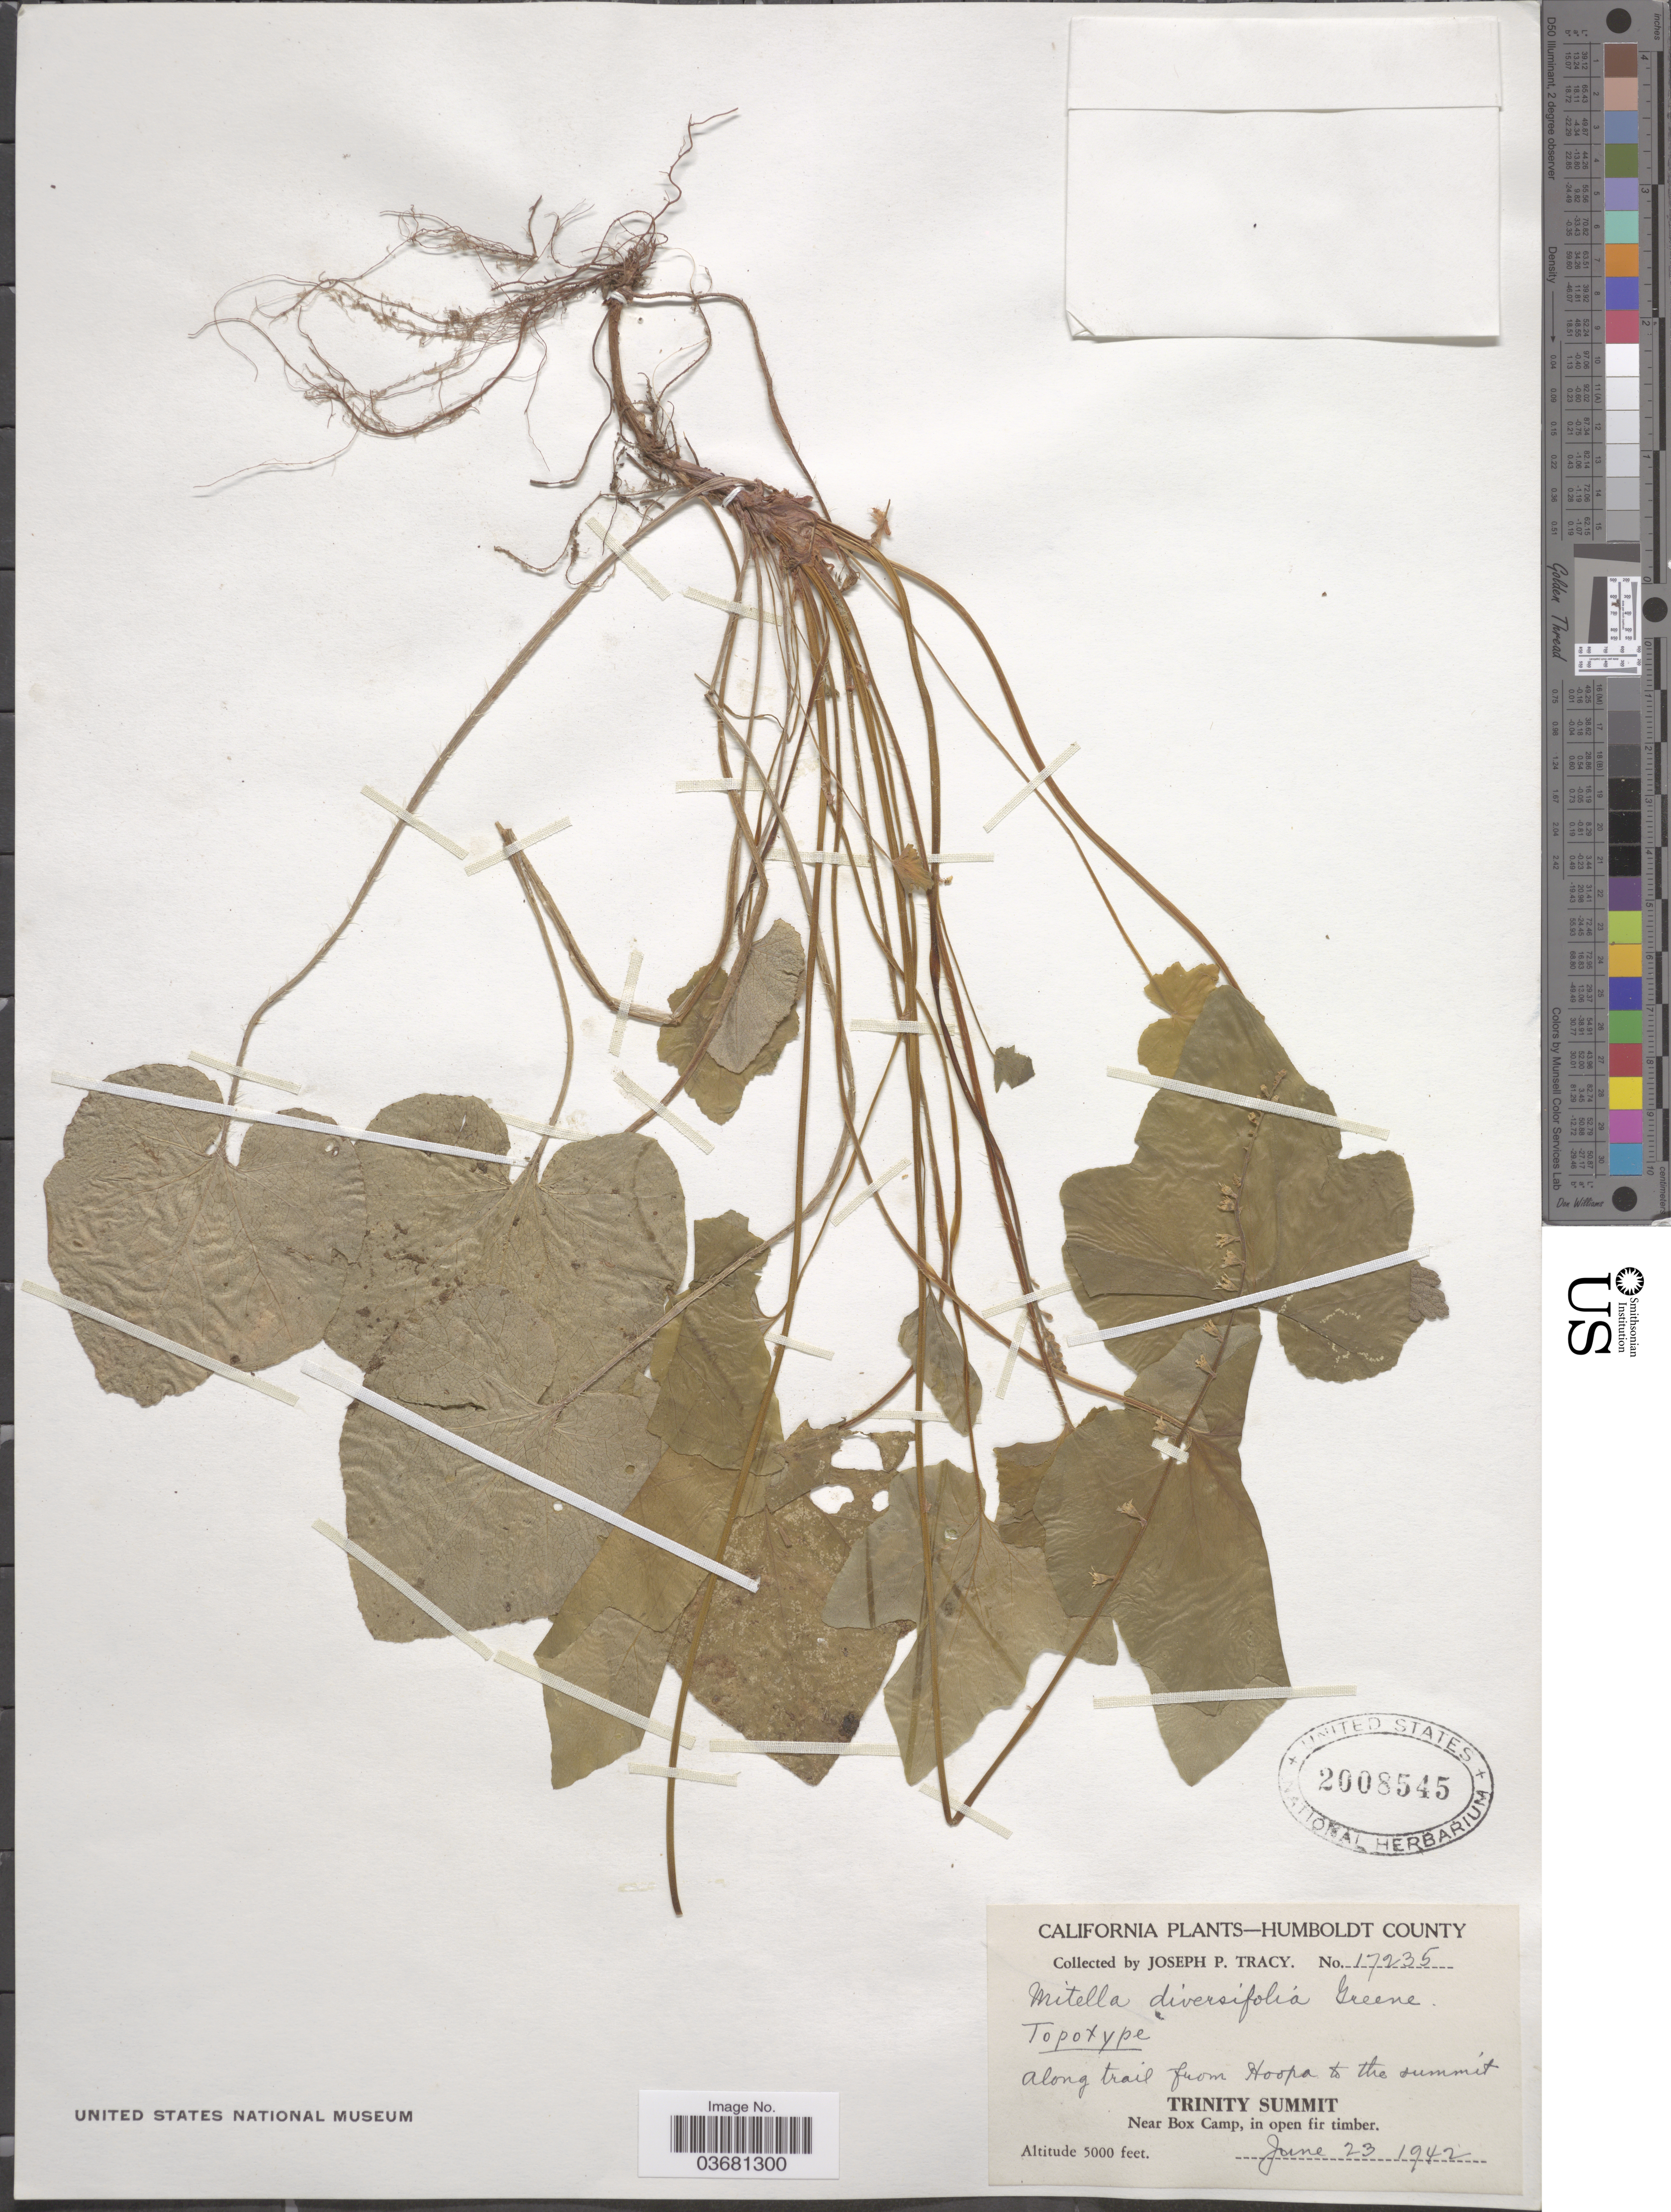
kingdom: Plantae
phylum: Tracheophyta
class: Magnoliopsida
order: Saxifragales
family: Saxifragaceae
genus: Mitella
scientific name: Mitella diversifolia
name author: Greene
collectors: J. Tracy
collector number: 17235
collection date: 1942-06-23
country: United States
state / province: California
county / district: Humboldt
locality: Humboldt County. Along trail from Hoopa to the summit. Trinity Summit. Near Box Camp, in open fir timber.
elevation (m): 1524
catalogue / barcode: US 2008545